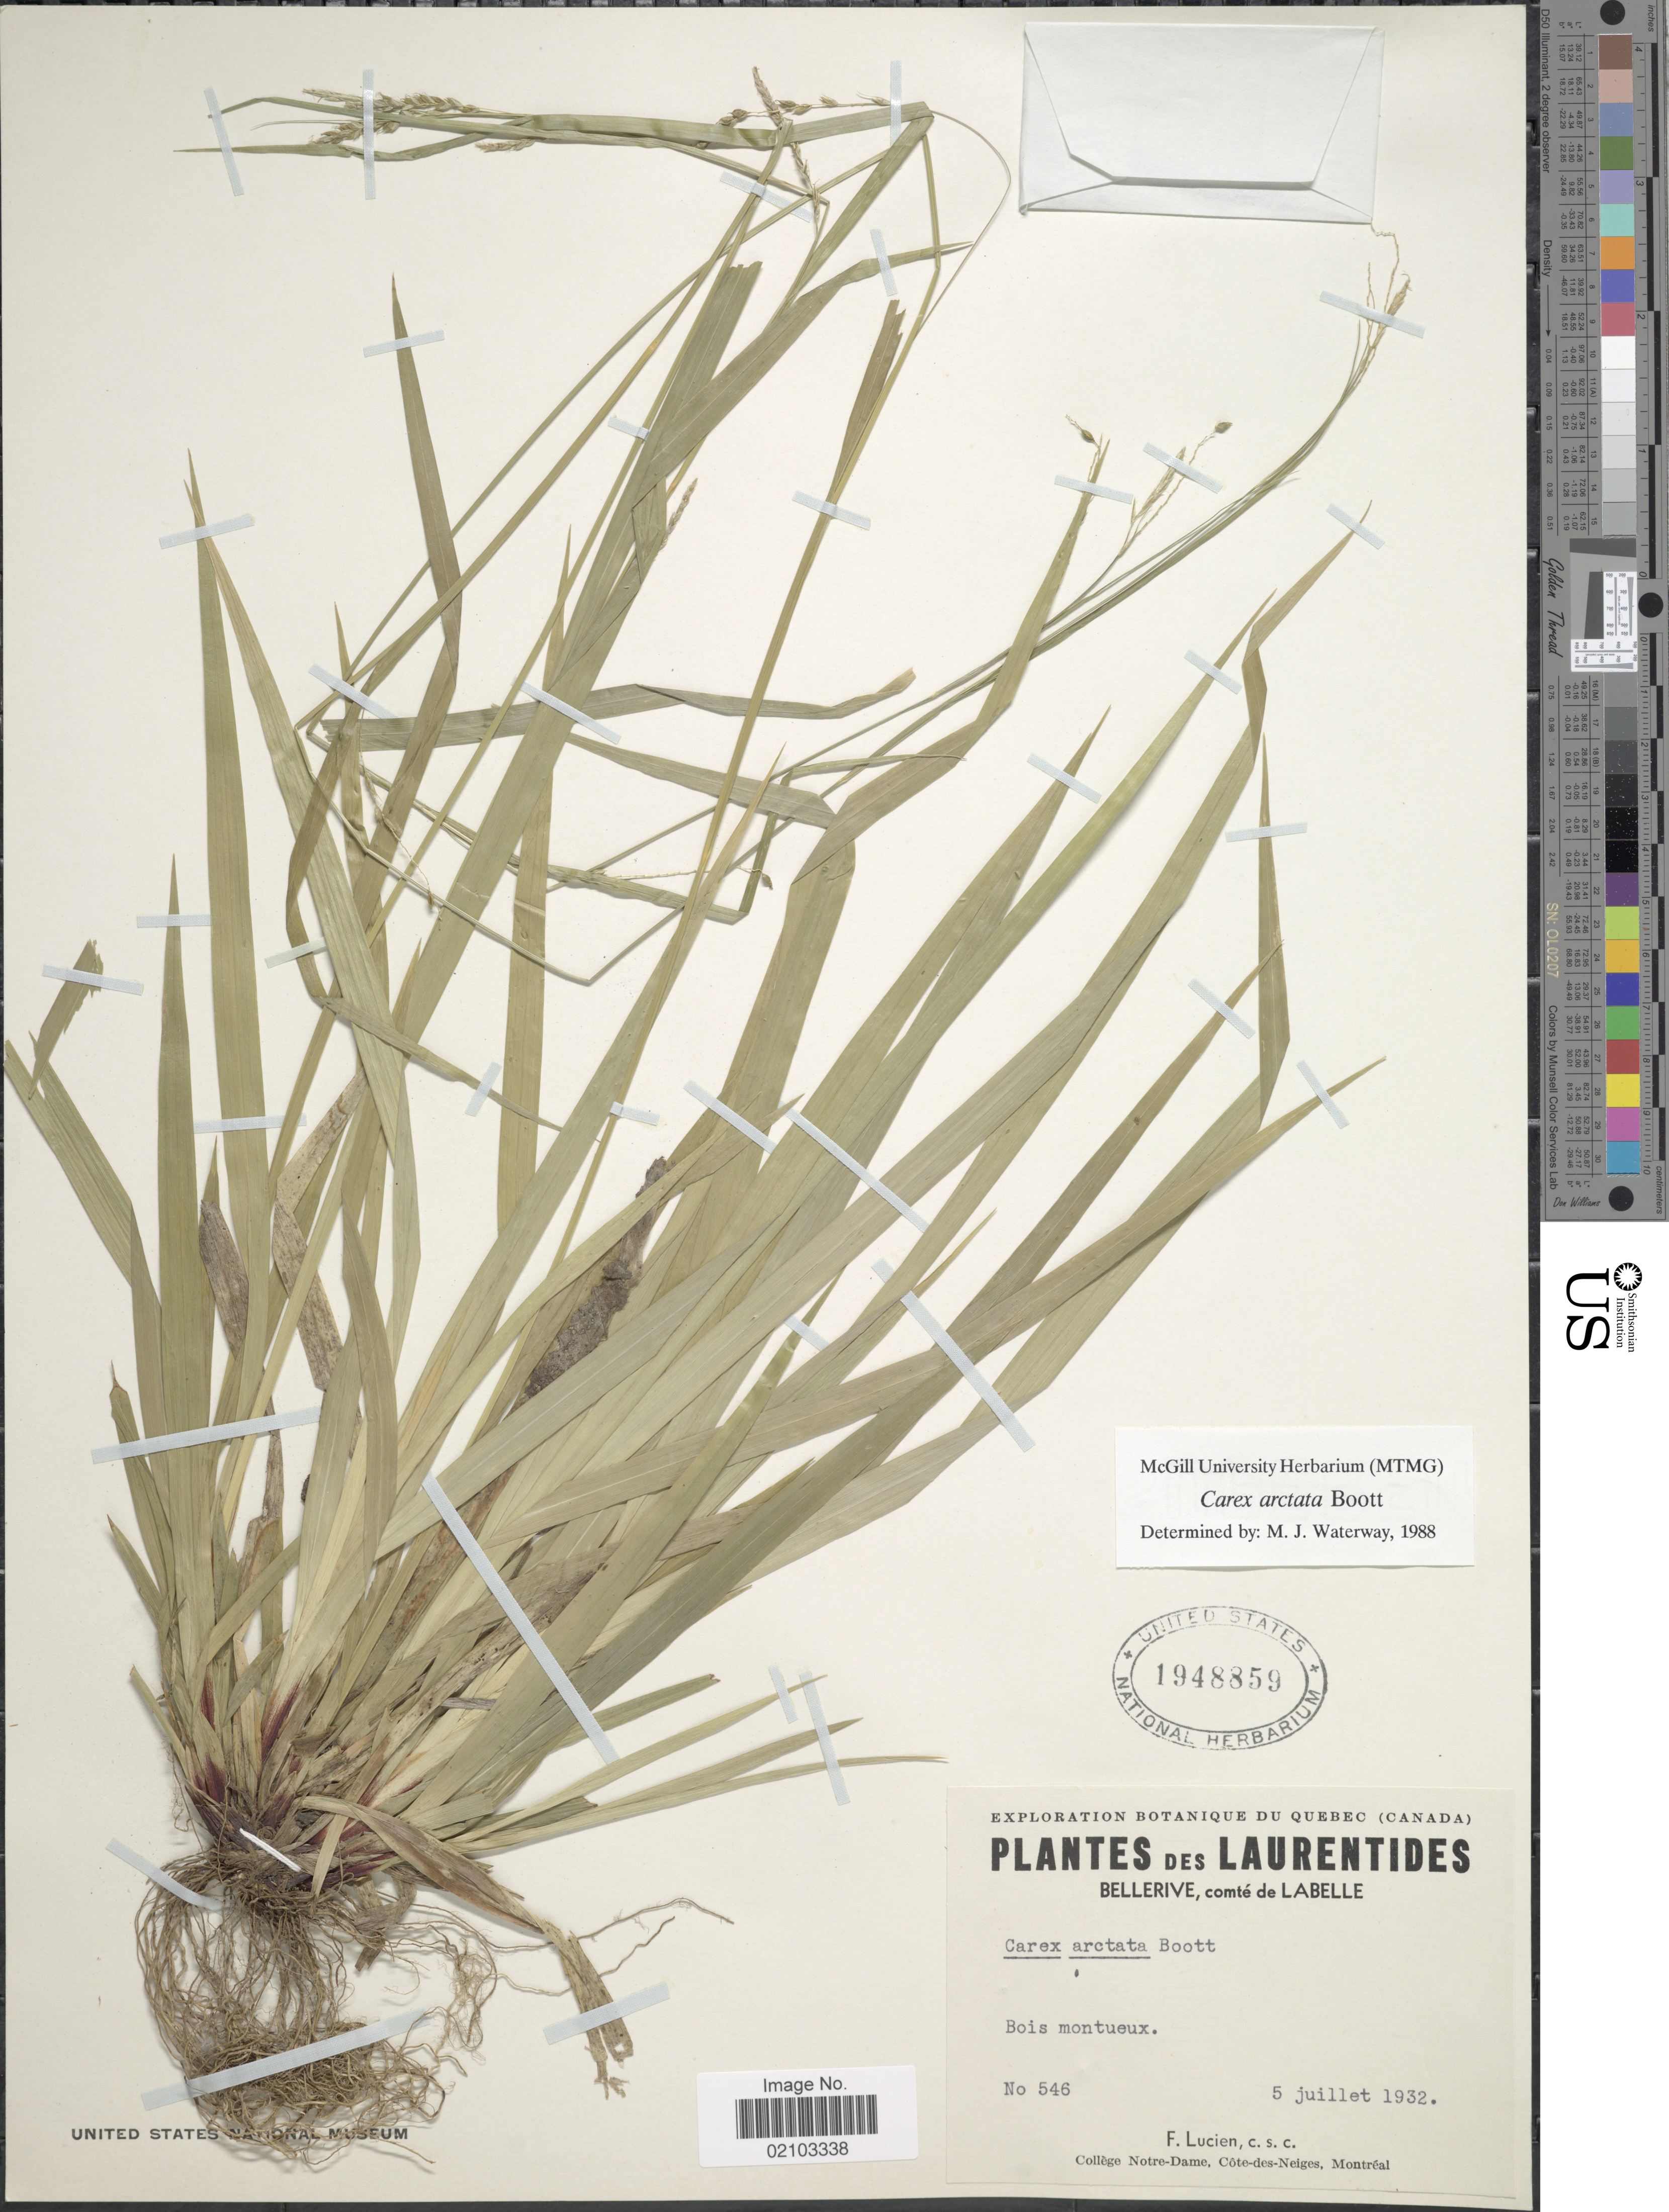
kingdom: Plantae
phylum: Tracheophyta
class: Liliopsida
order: Poales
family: Cyperaceae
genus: Carex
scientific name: Carex arctata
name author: Boott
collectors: F. Lucien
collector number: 546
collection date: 1932-07-05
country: Canada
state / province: Quebec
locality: Laurentides. Bellerive, comte de Labelle. Bois montueux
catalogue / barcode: US 1948859